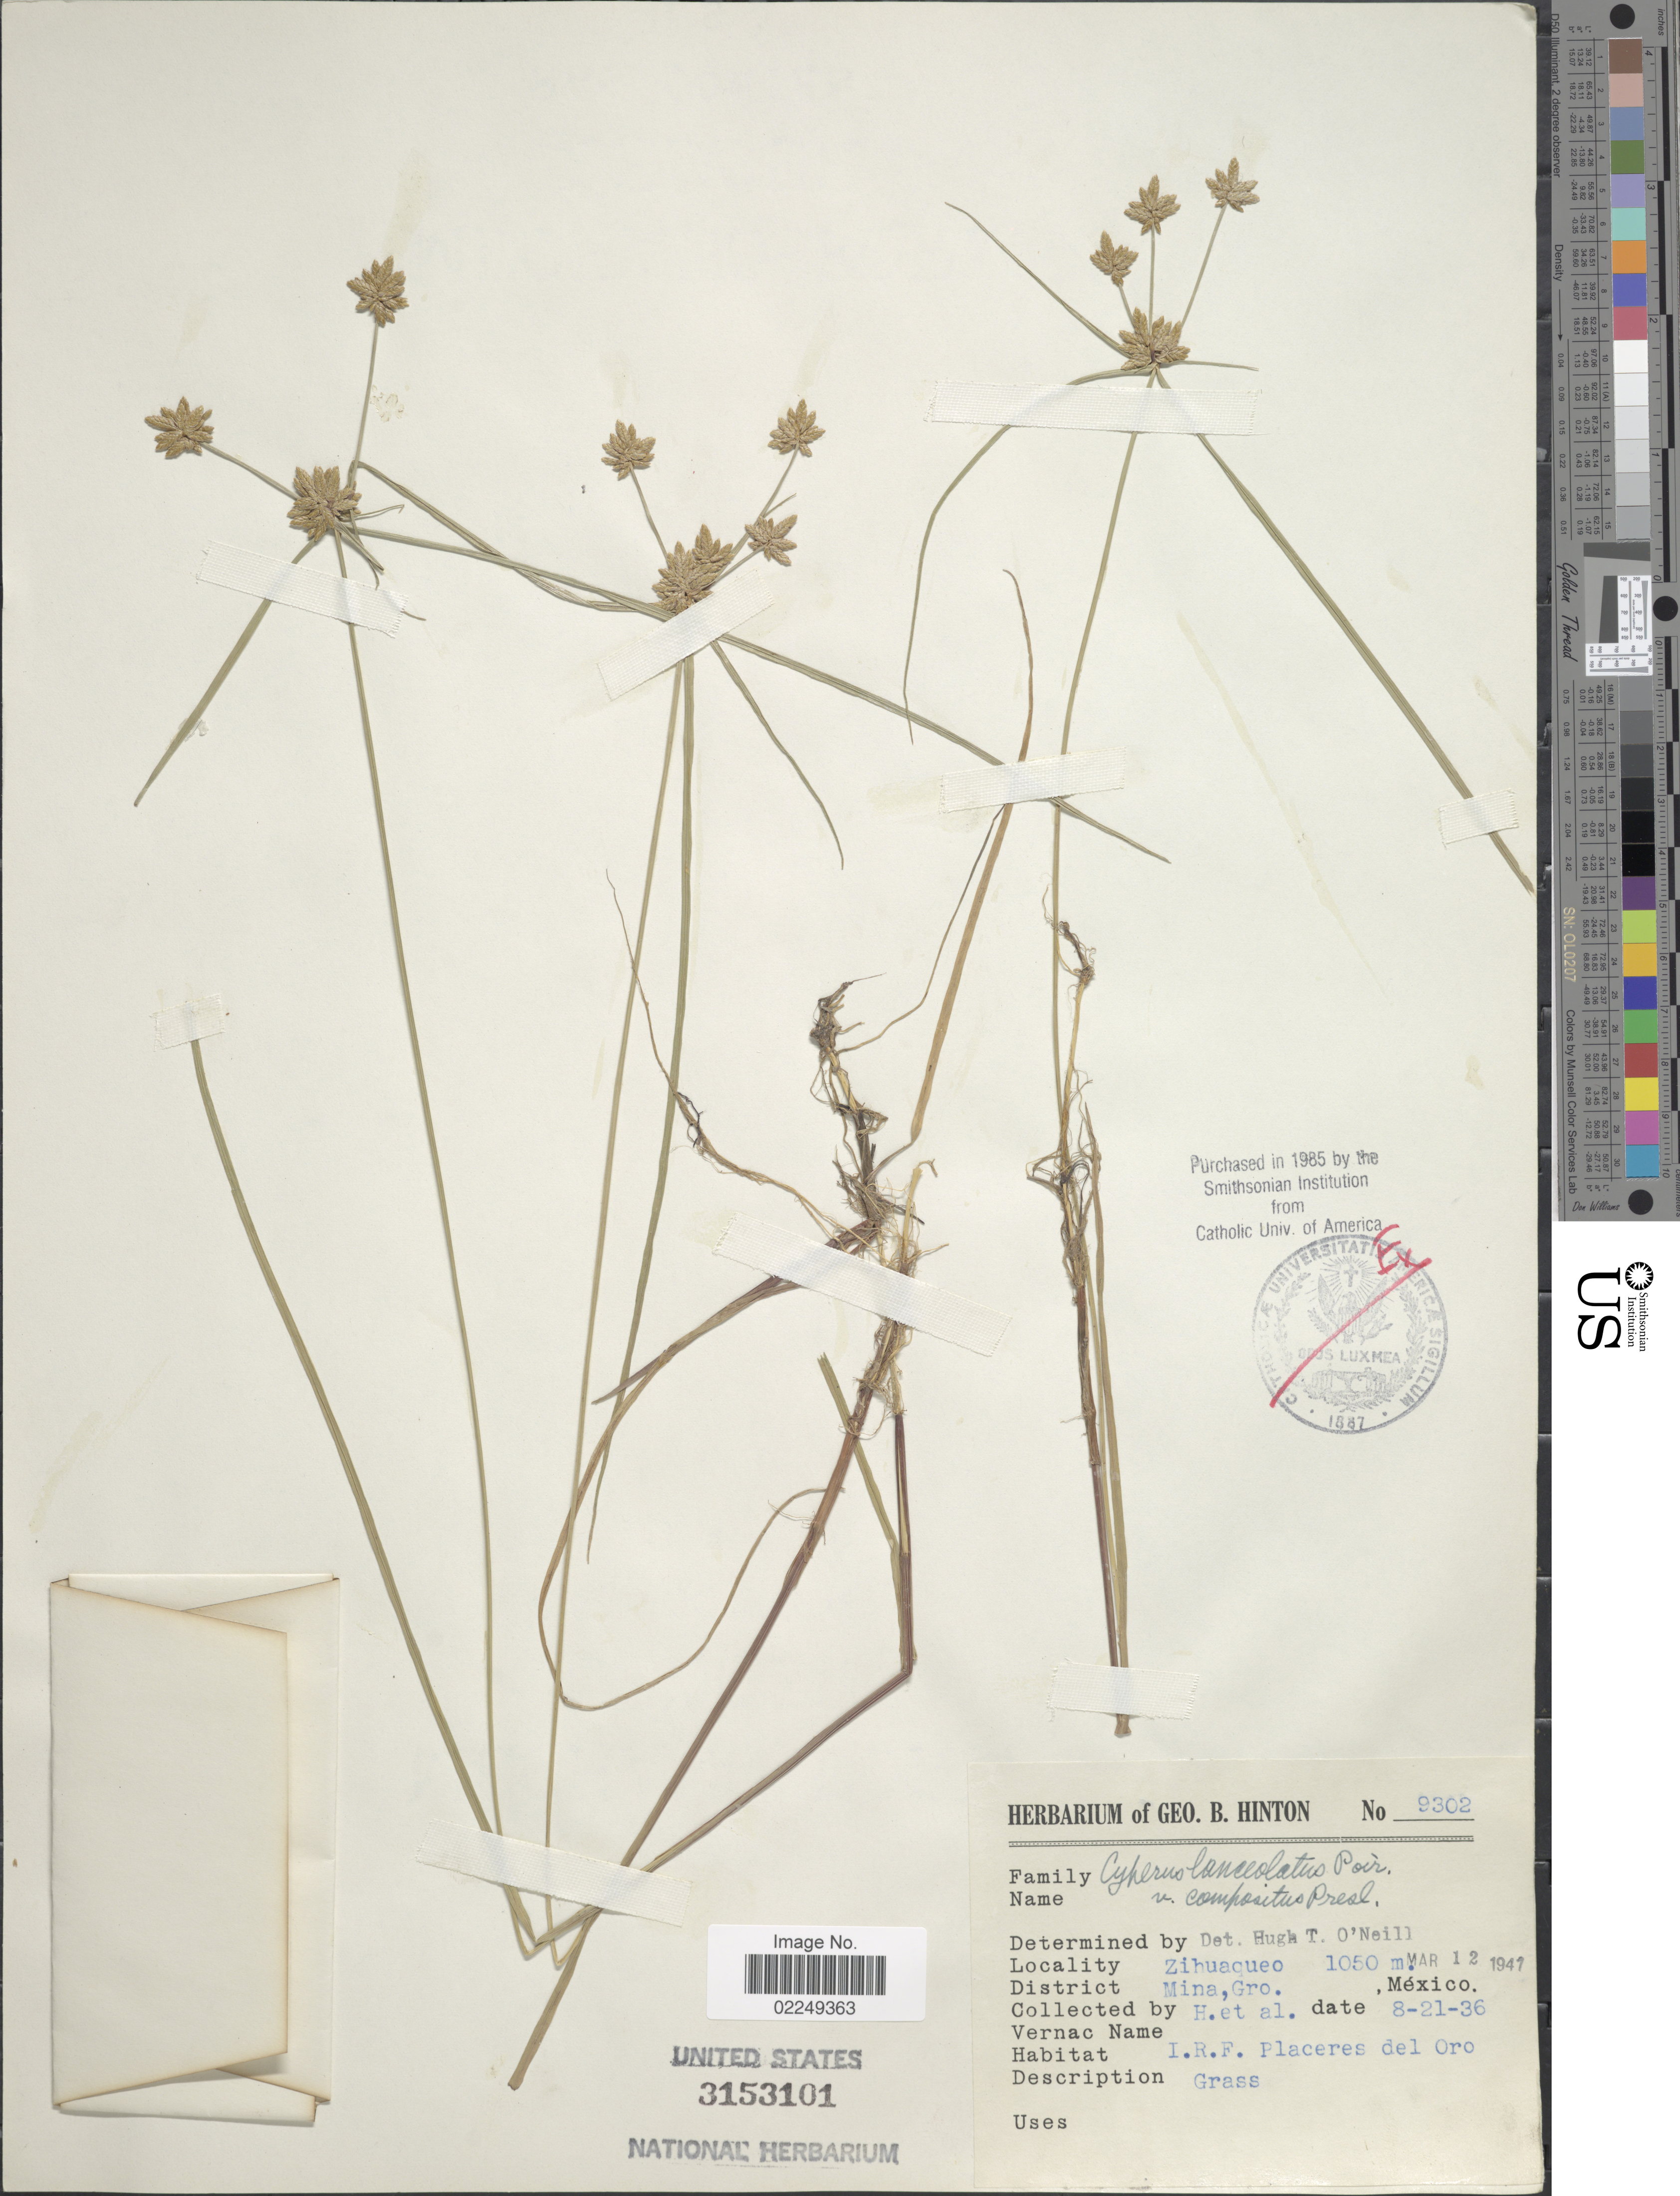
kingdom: Plantae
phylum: Tracheophyta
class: Liliopsida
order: Poales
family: Cyperaceae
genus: Cyperus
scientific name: Cyperus lanceolatus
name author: Poir.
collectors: G. B. Hinton & et al.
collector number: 9302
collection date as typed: Transcribed d/m/y: 21/8/36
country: Mexico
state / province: Guerrero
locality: Zihuaqueo, District Mina, Gro., Mexico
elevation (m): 1050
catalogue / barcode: US 3153101